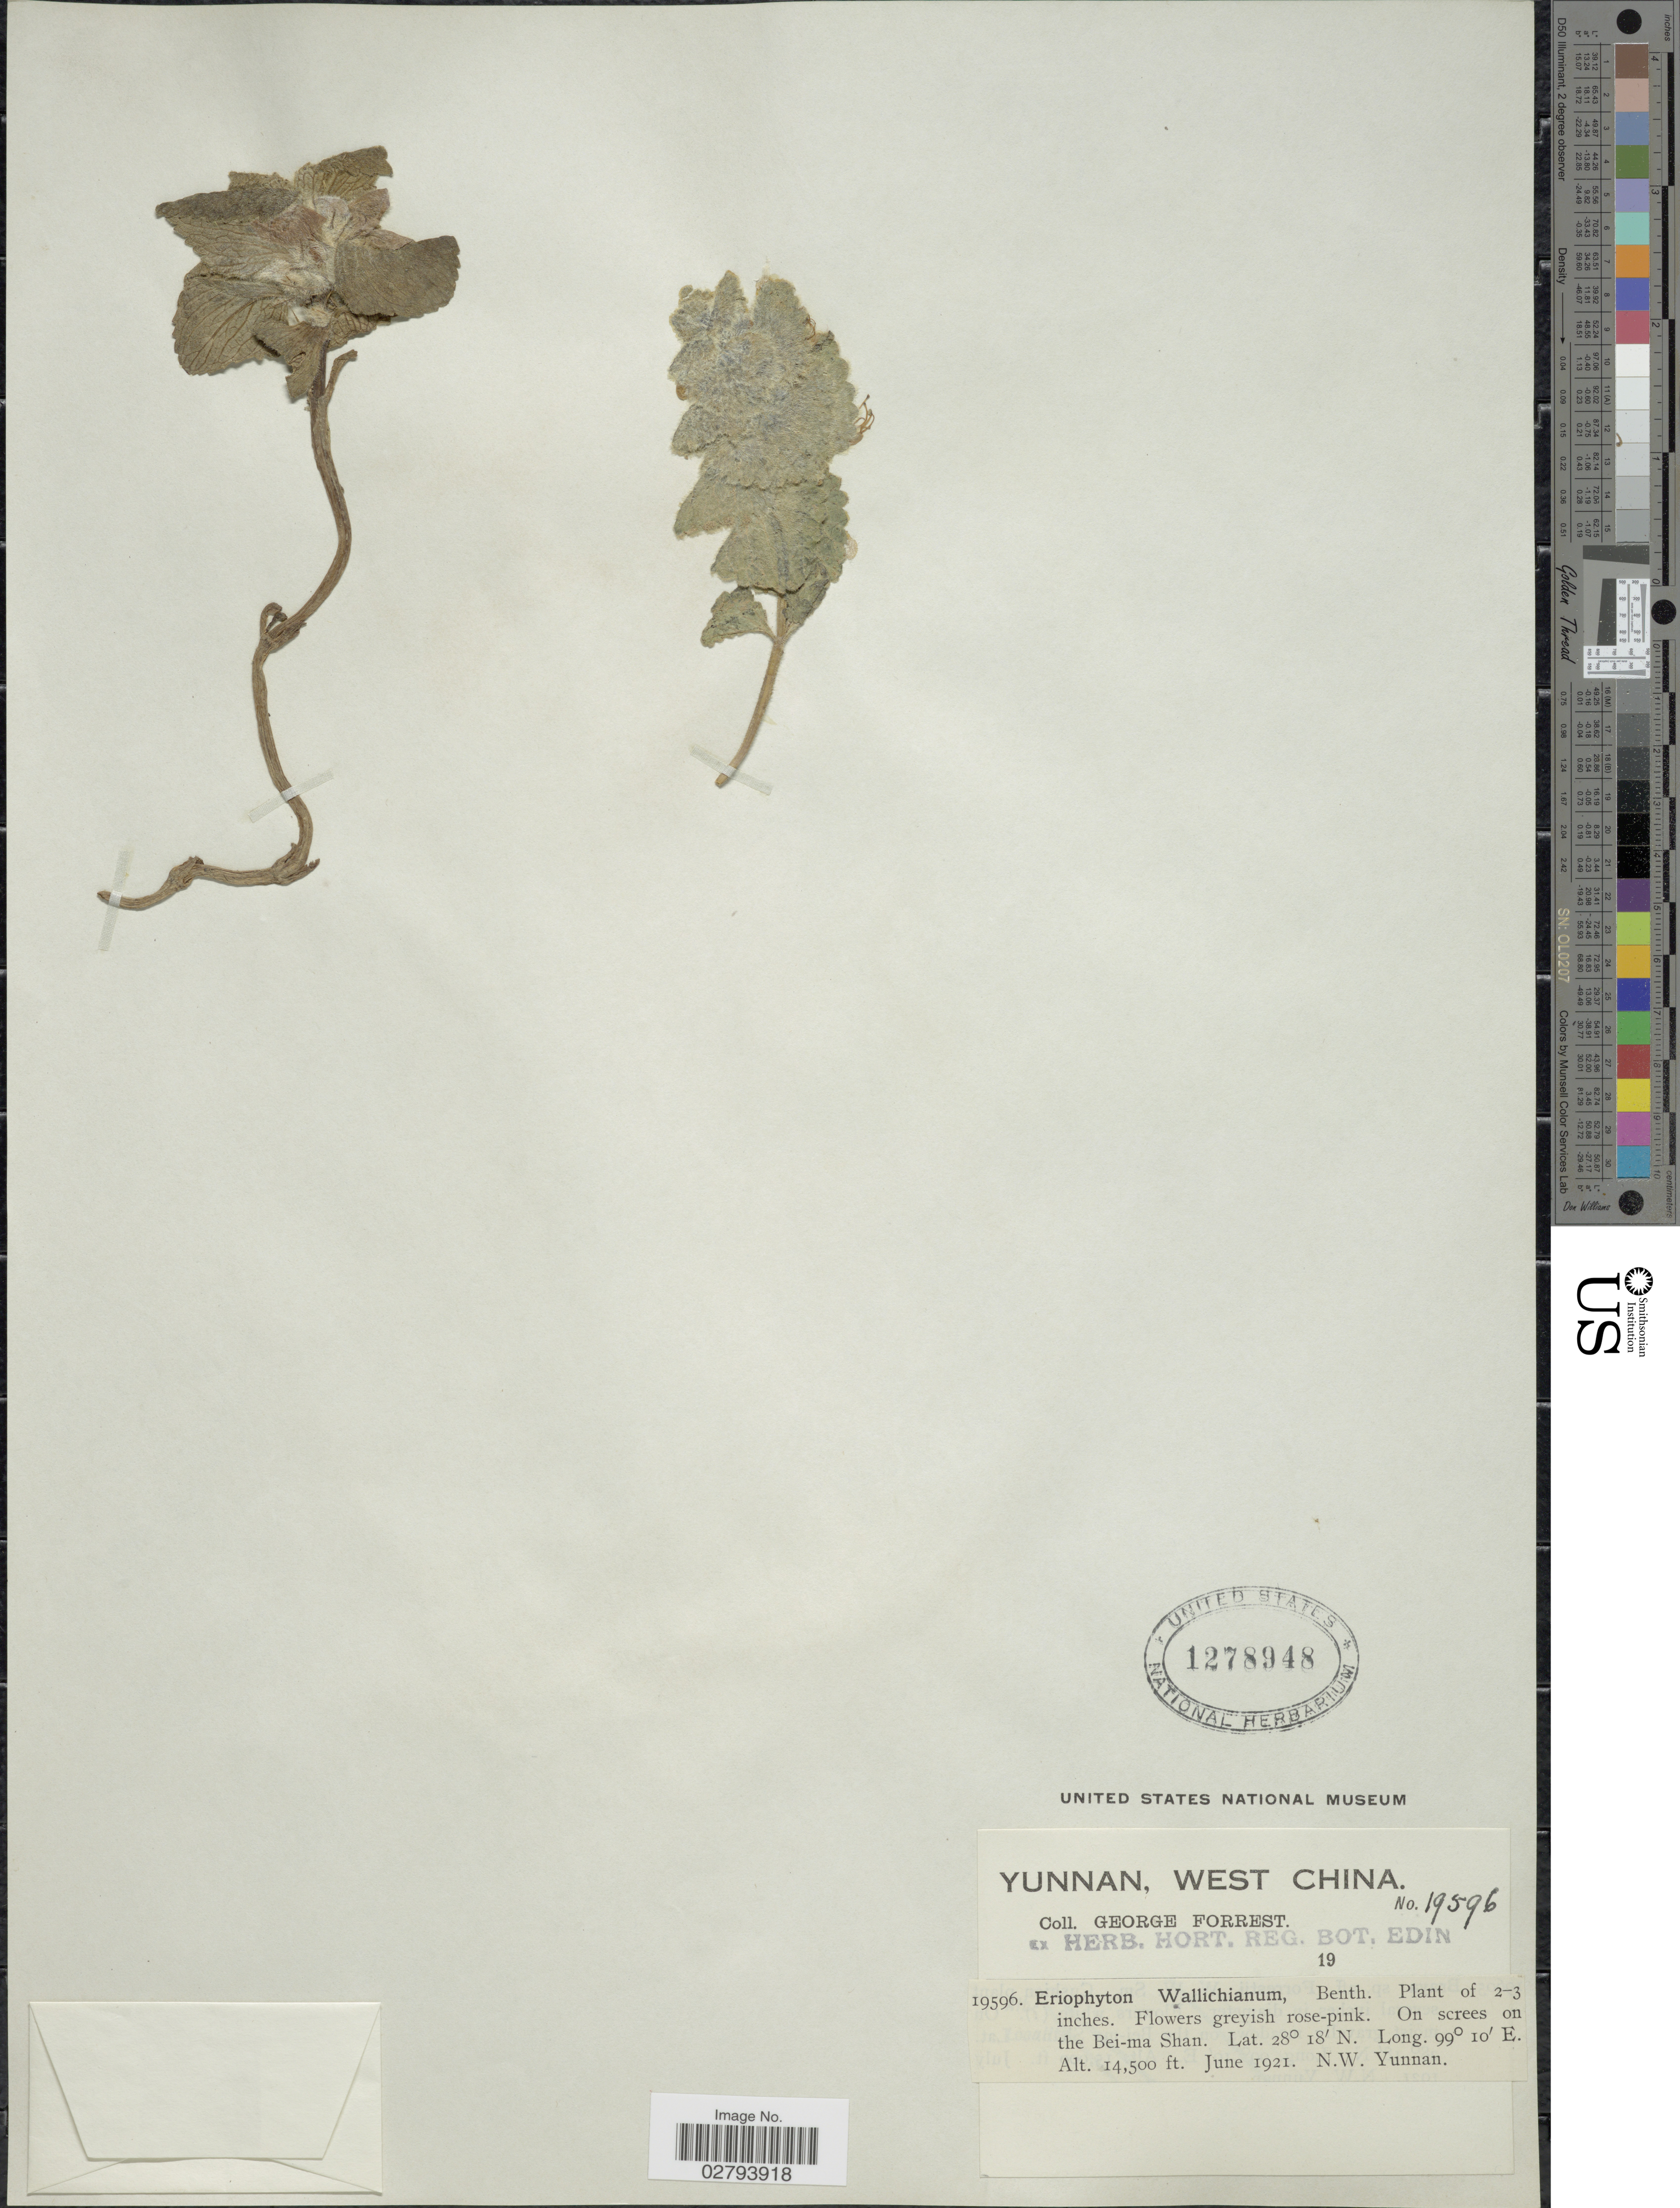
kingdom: Plantae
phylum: Tracheophyta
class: Magnoliopsida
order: Lamiales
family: Lamiaceae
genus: Eriophyton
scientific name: Eriophyton wallichianum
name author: Hook. f.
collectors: G. Forrest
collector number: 19596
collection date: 1921-06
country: China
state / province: Yunnan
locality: West China, On screes on the Bei-ma Shan, N. W. Yunnan.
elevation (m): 4420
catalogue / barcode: US 1278948